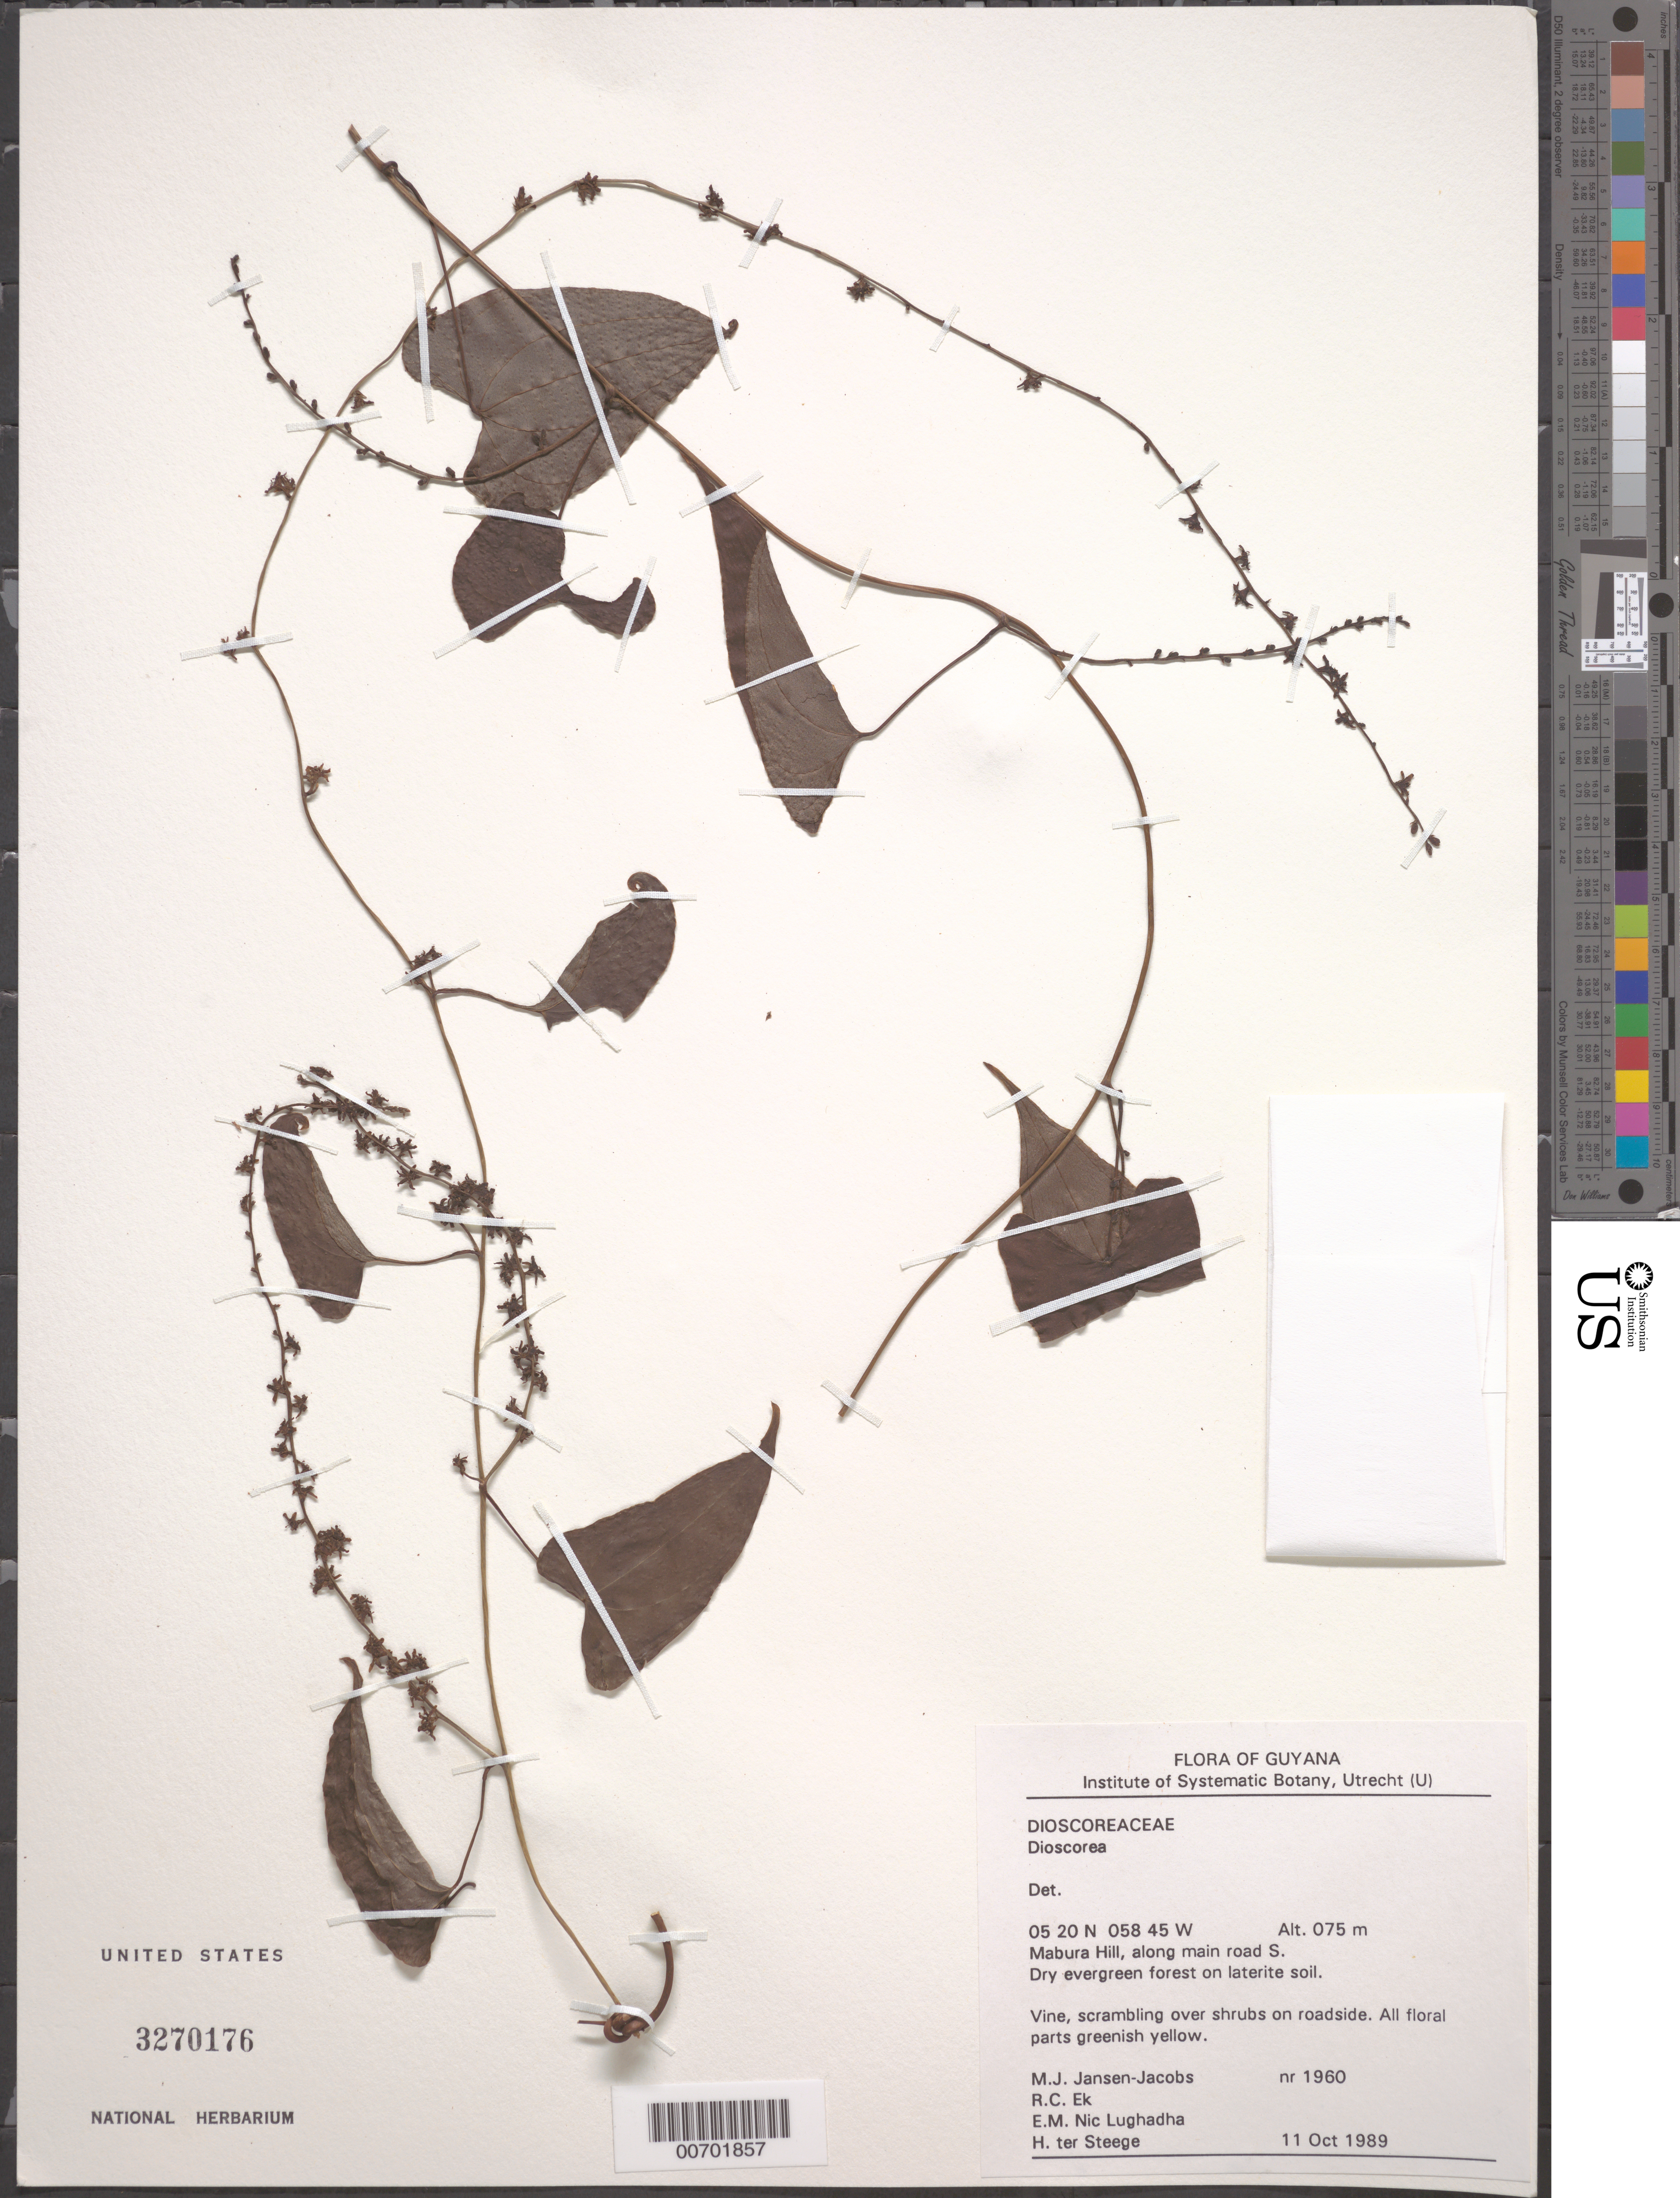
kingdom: Plantae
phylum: Tracheophyta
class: Liliopsida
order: Dioscoreales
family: Dioscoreaceae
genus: Dioscorea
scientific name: Dioscorea sp.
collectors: M. J. Jansen-Jacobs, R. C. Ek, E. Nic Lughadha & H. ter Steege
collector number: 1960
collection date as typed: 11-Oct-89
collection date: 1989-10-11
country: Guyana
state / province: U. Demerara-Berbice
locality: Mabura Hill, along main road S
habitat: Dry evergreen forest on laterite soil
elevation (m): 75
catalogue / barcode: US 3270176